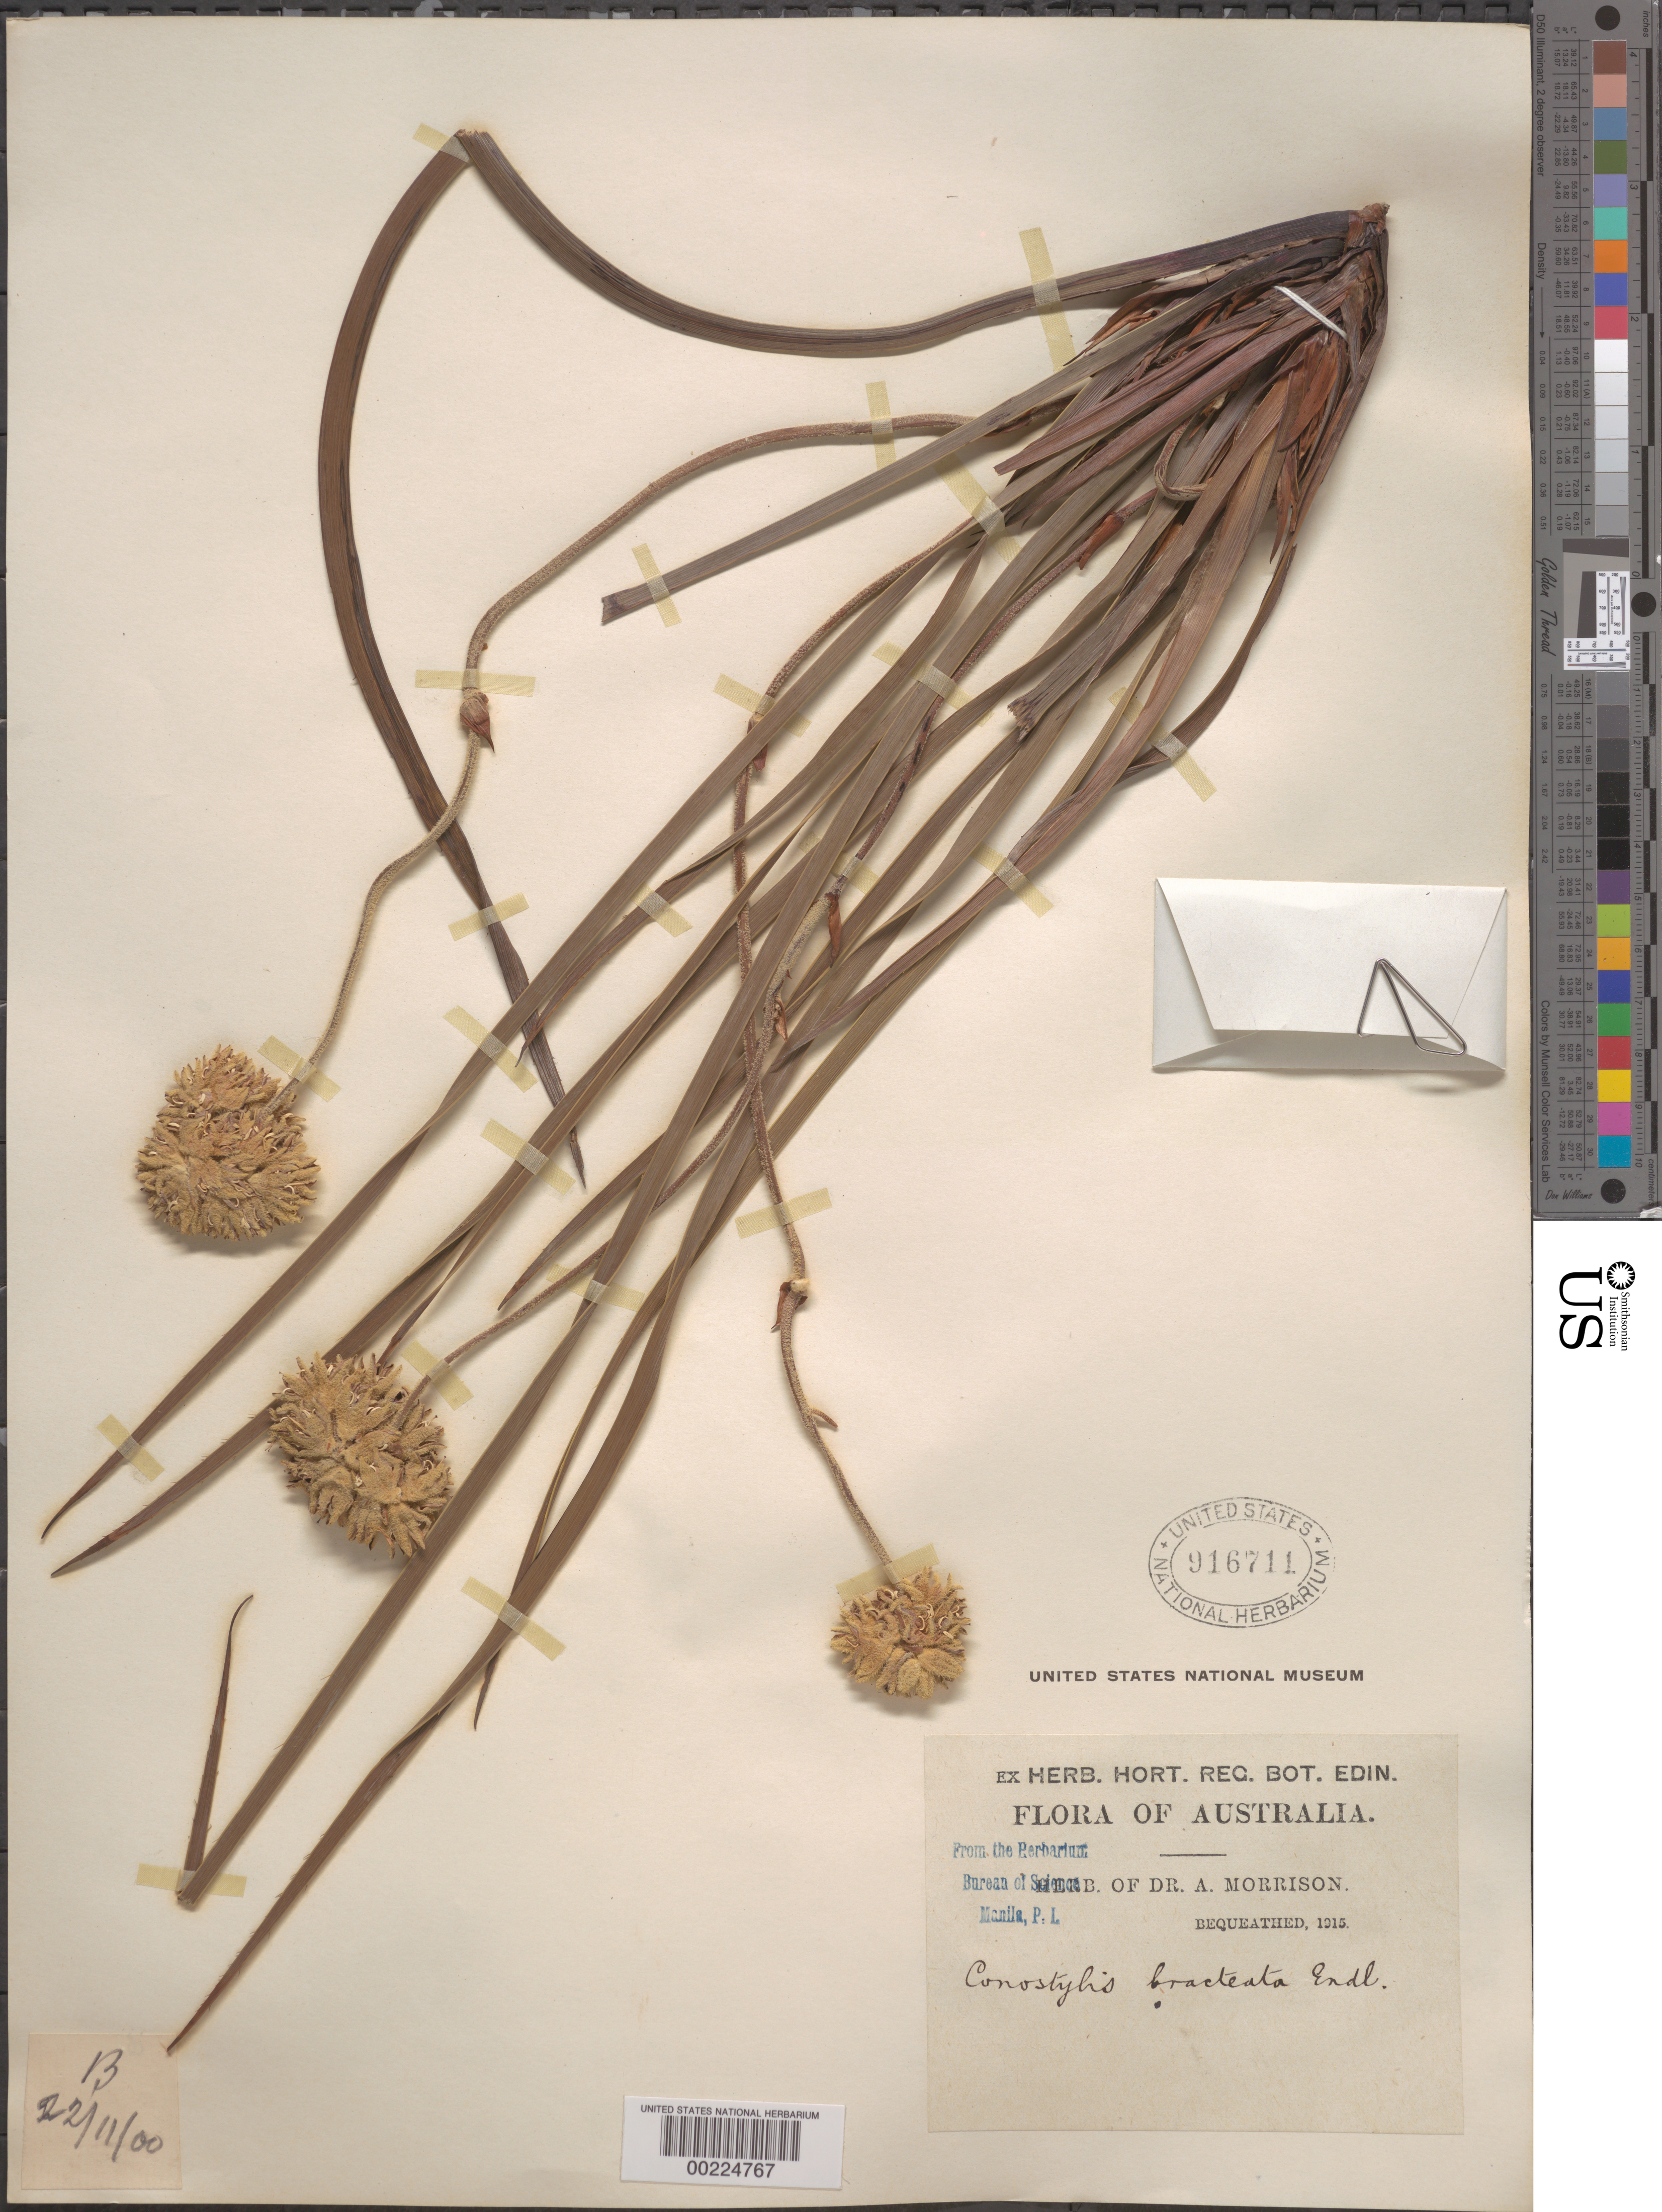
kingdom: Plantae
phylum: Tracheophyta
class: Liliopsida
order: Commelinales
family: Haemodoraceae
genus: Conostylis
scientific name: Conostylis bracteata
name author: Endl.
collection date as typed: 22 Nov 1900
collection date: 1900-11-22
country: Australia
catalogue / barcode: US 916711